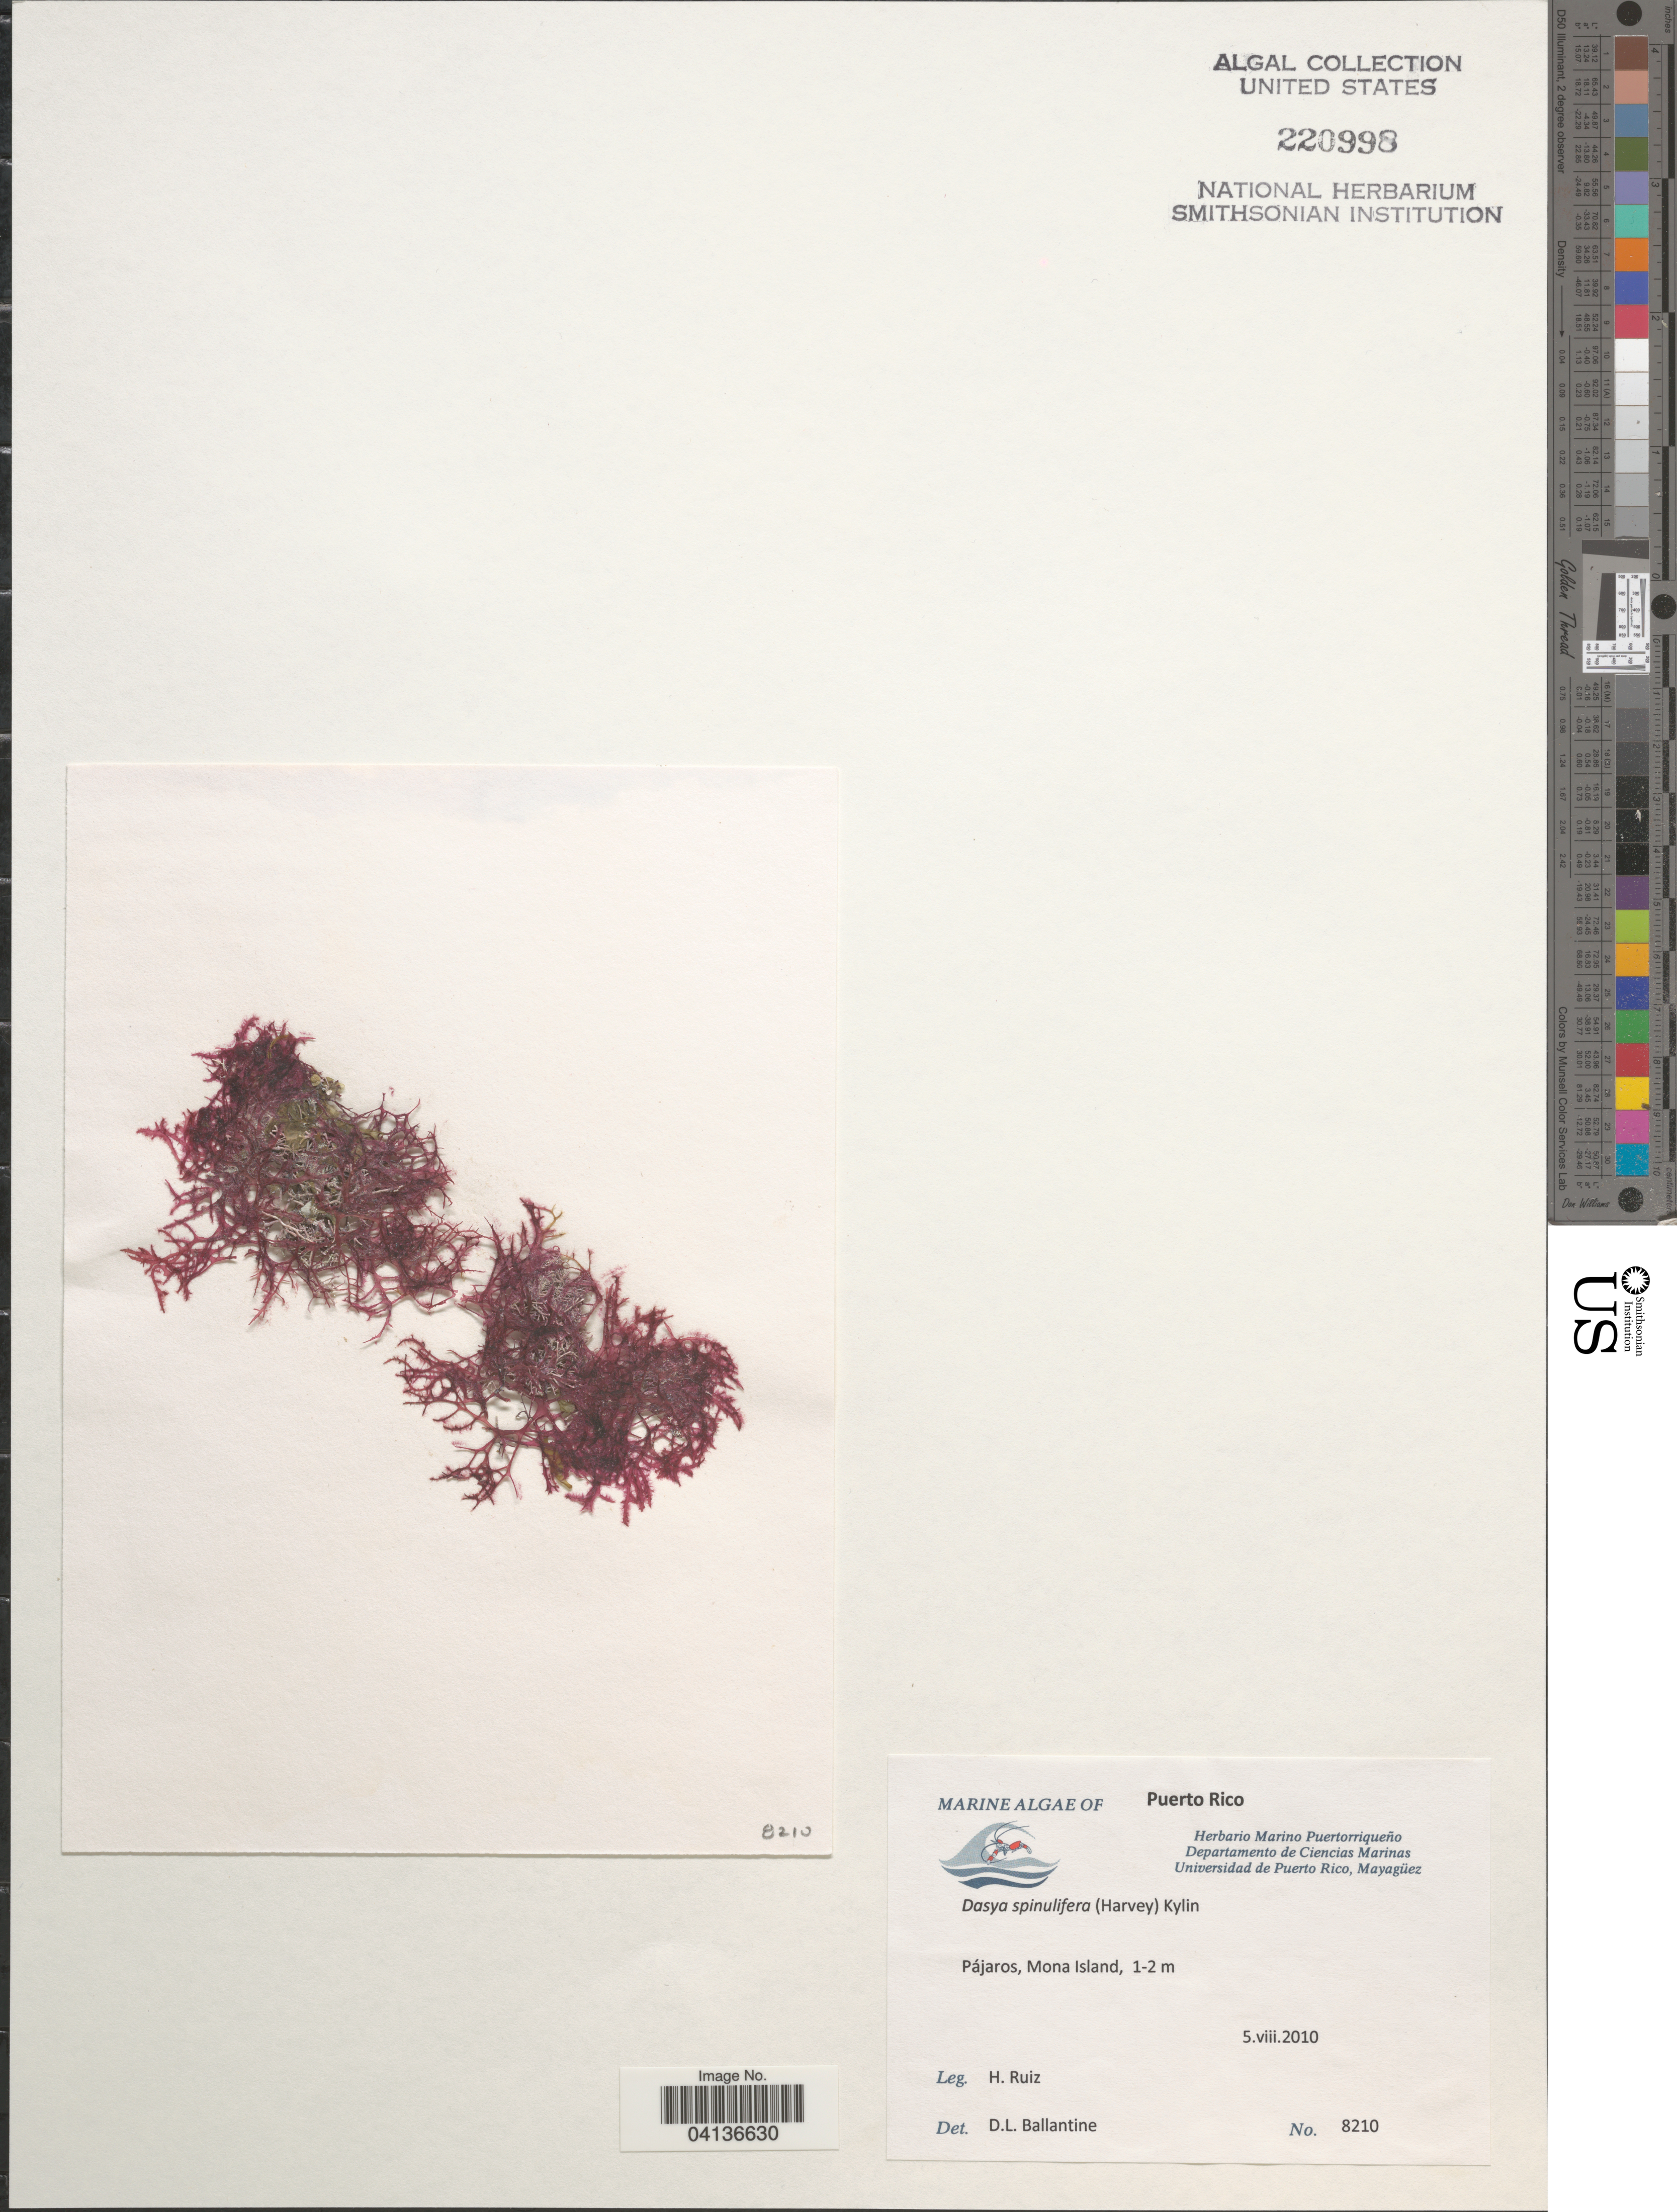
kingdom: Plantae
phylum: Rhodophyta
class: Florideophyceae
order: Ceramiales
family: Dasyaceae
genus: Dasya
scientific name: Dasya spinuligera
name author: Collins & Herv.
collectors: H. Ruiz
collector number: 8210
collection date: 2010-08-05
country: Puerto Rico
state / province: Mayaguëz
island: Mona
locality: Pájaros, Mona Island.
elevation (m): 1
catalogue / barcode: US 220998